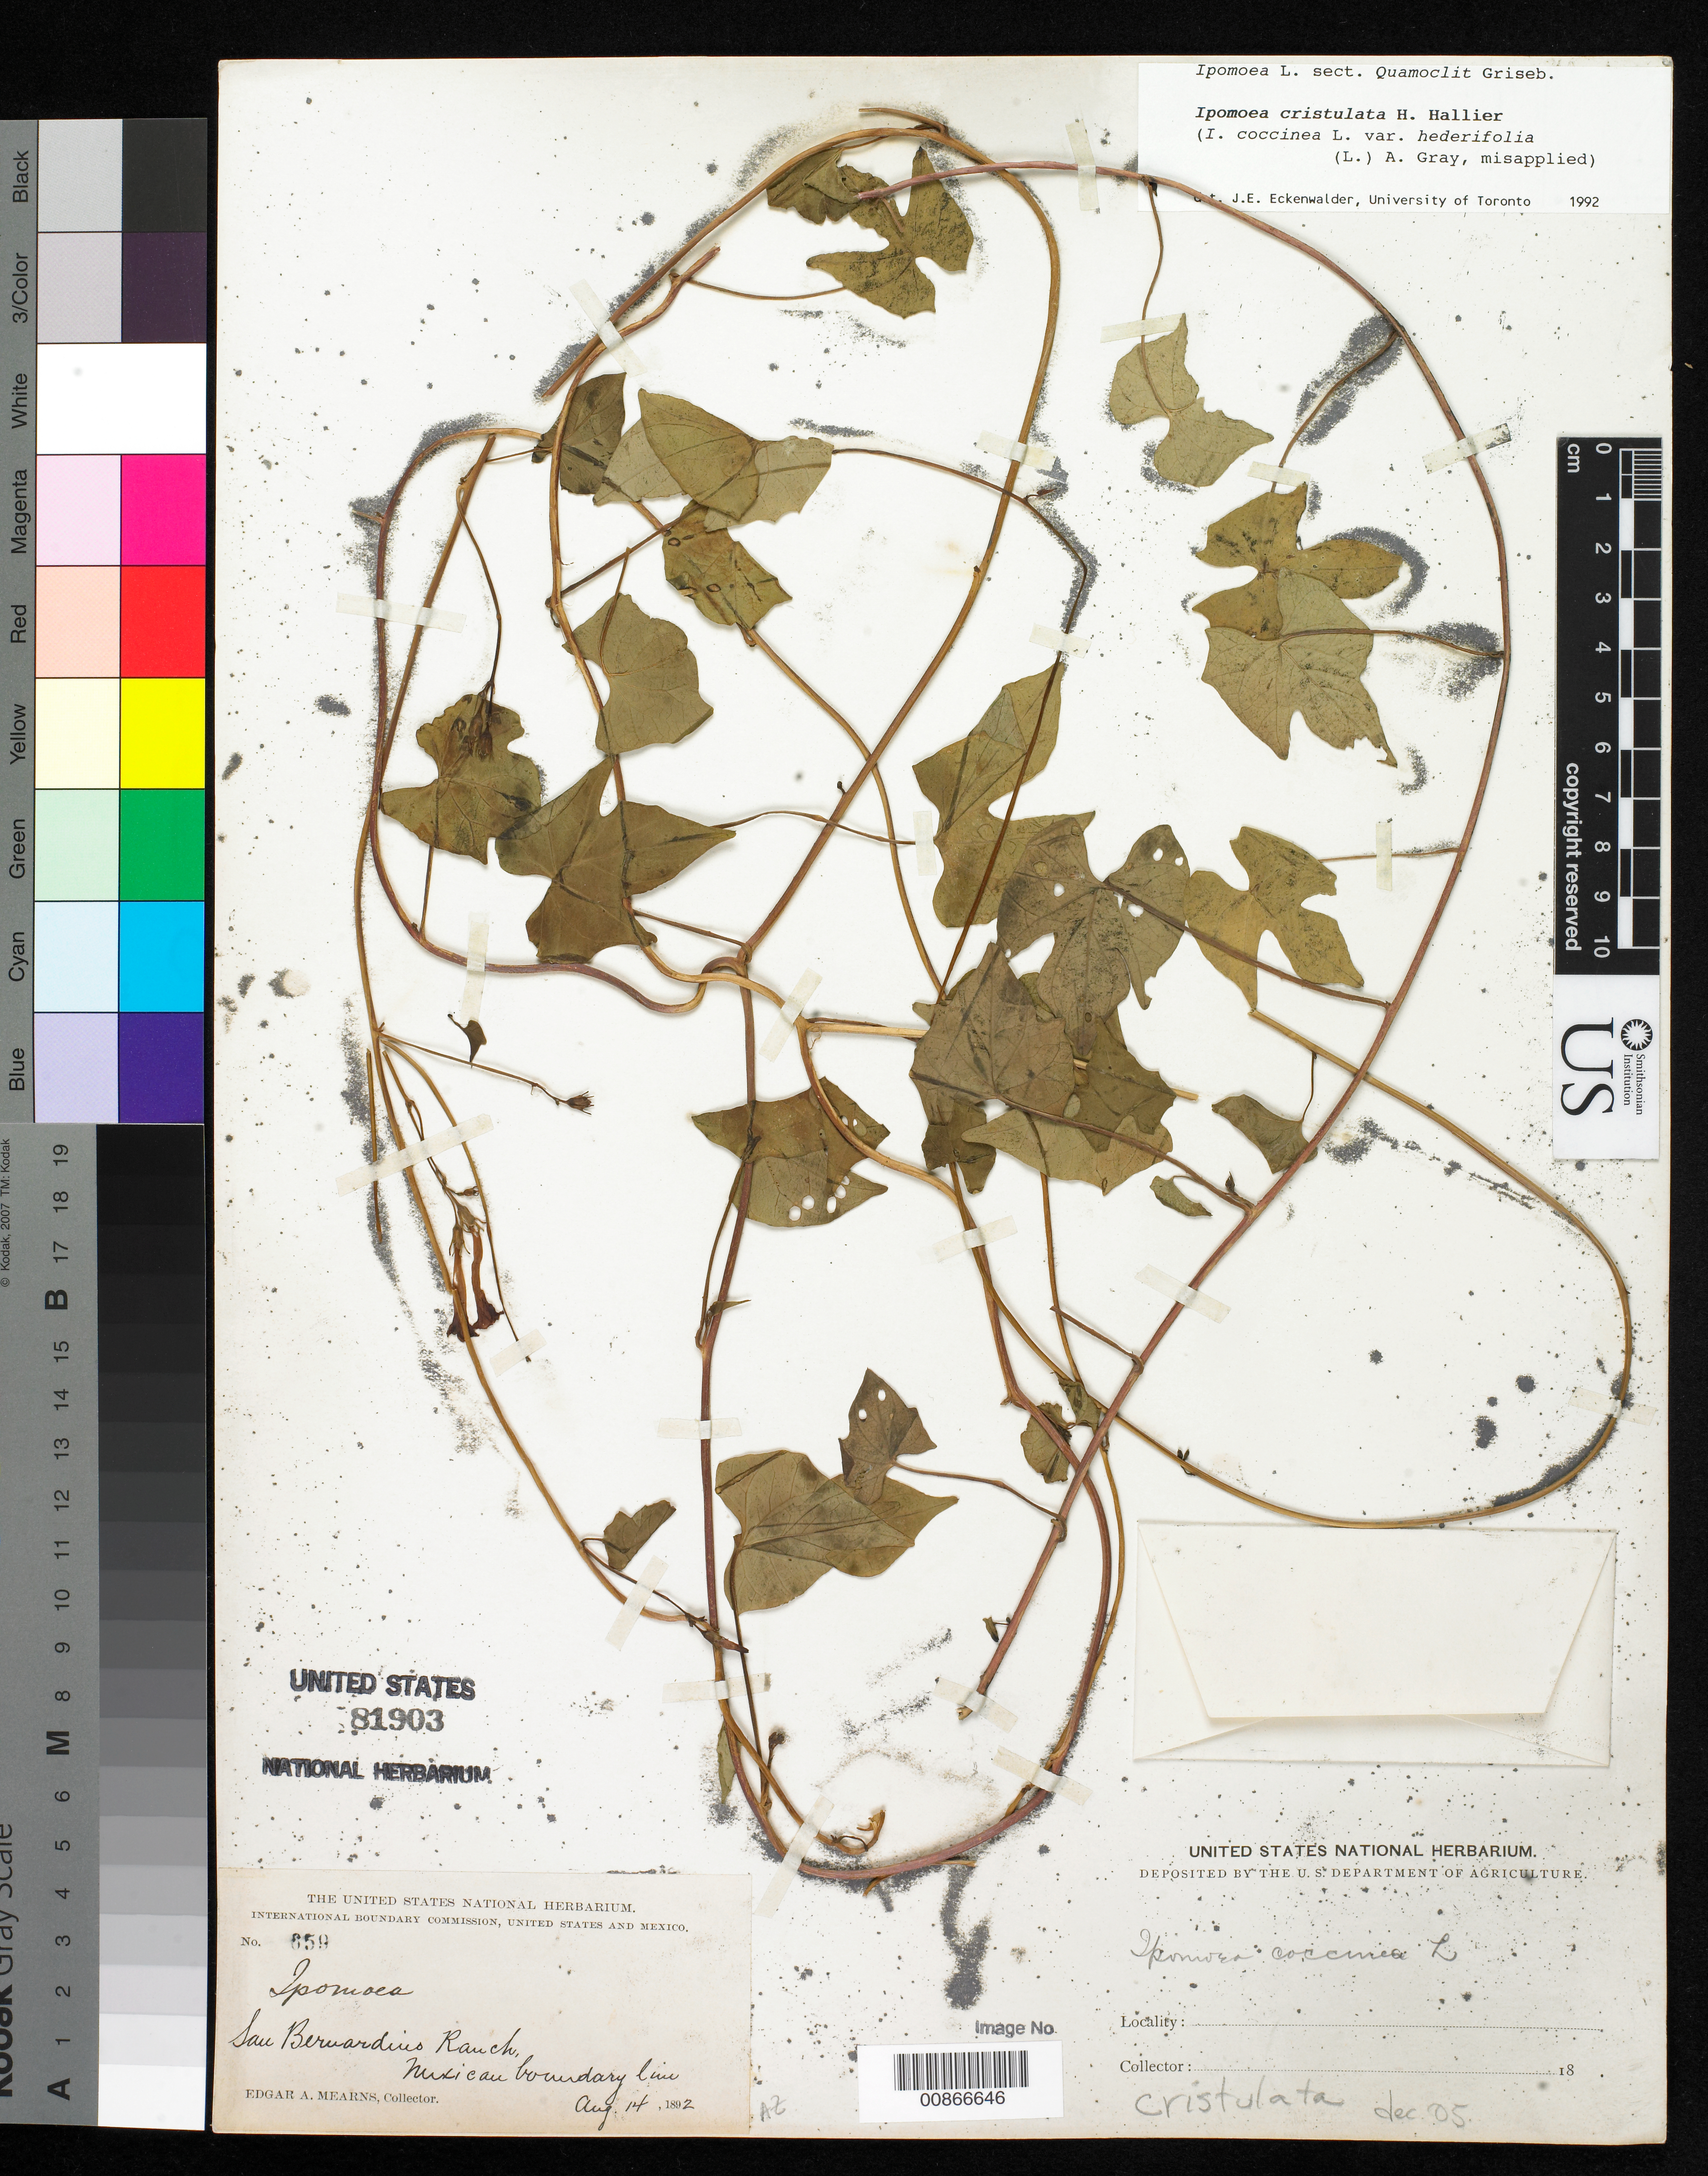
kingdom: Plantae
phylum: Tracheophyta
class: Magnoliopsida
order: Solanales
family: Convolvulaceae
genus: Ipomoea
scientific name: Ipomoea cristulata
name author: Hallier f.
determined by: Eckenwalder, James E.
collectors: E. A. Mearns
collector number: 659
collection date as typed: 14 Aug 1892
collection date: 1892-08-14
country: United States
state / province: Arizona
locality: San Bernardino Ranch. Mexican Boundary Line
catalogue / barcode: US 81903